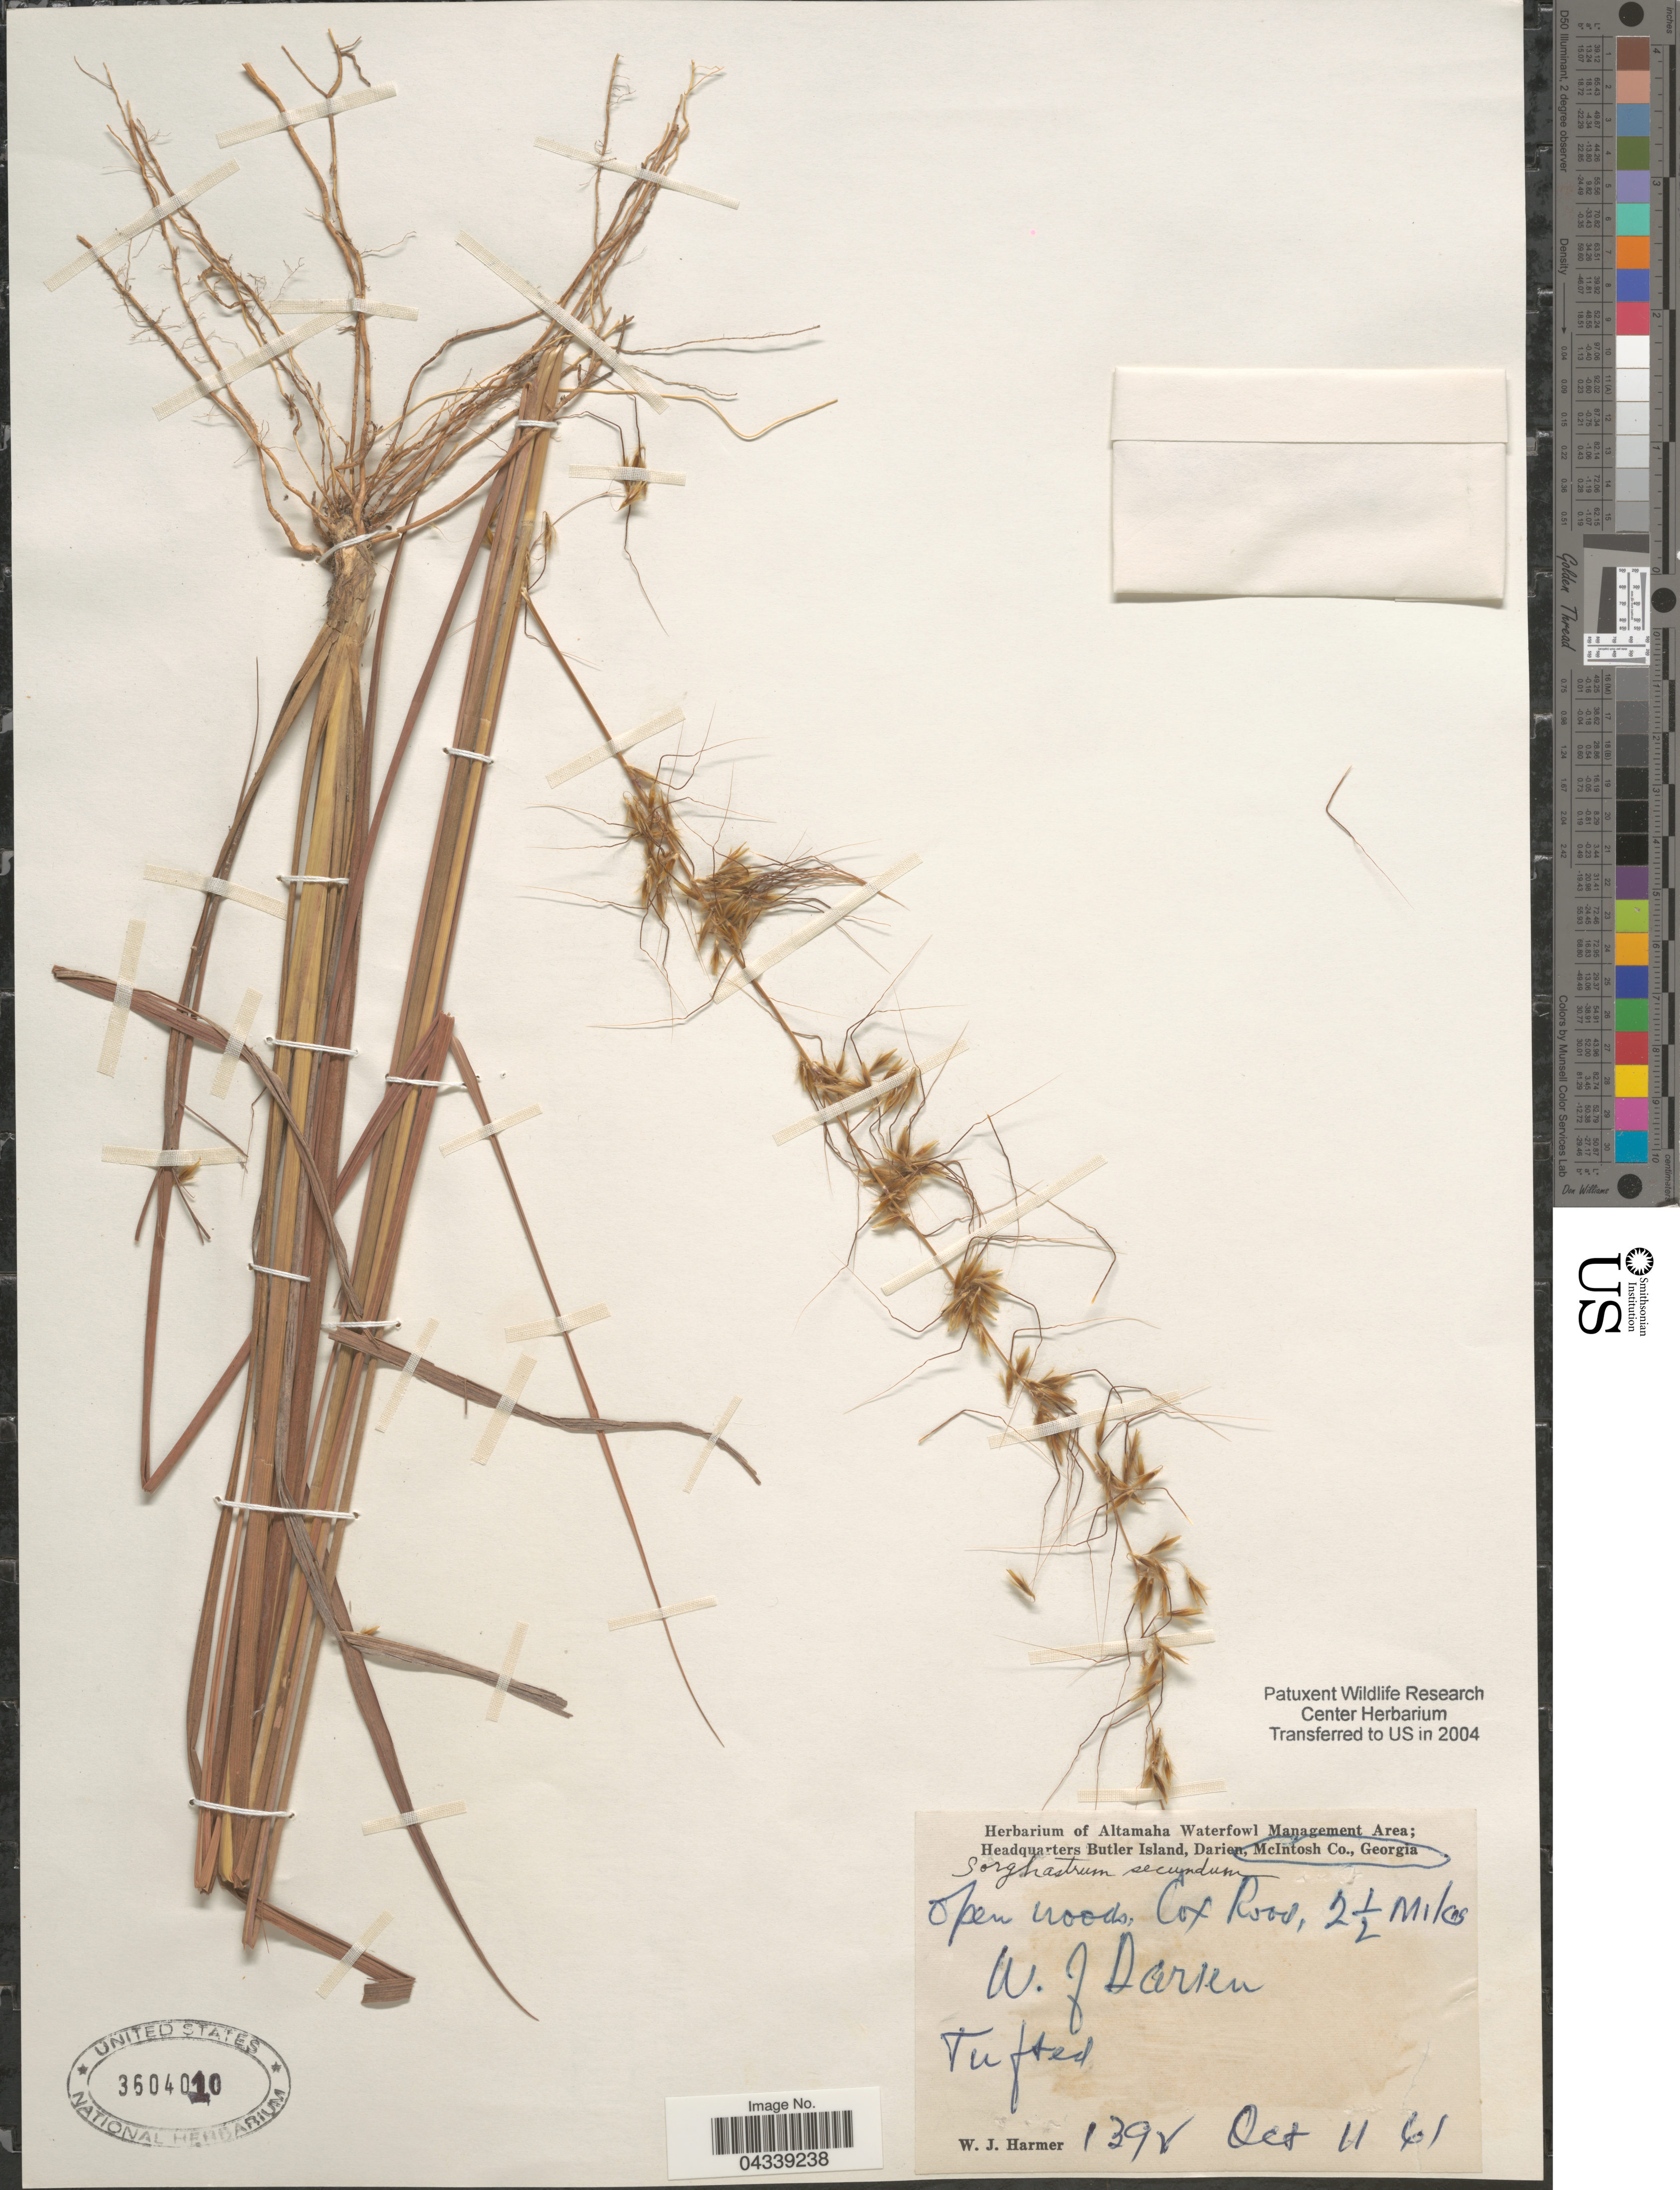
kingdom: Plantae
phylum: Tracheophyta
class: Liliopsida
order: Poales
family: Poaceae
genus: Sorghastrum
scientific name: Sorghastrum secundum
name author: (Elliott) Nash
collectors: W. Harmer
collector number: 1394*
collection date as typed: Transcribed d/m/y: 11/10/61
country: United States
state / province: Georgia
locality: McIntosh Co. W. of Darien.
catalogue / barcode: US 3604010